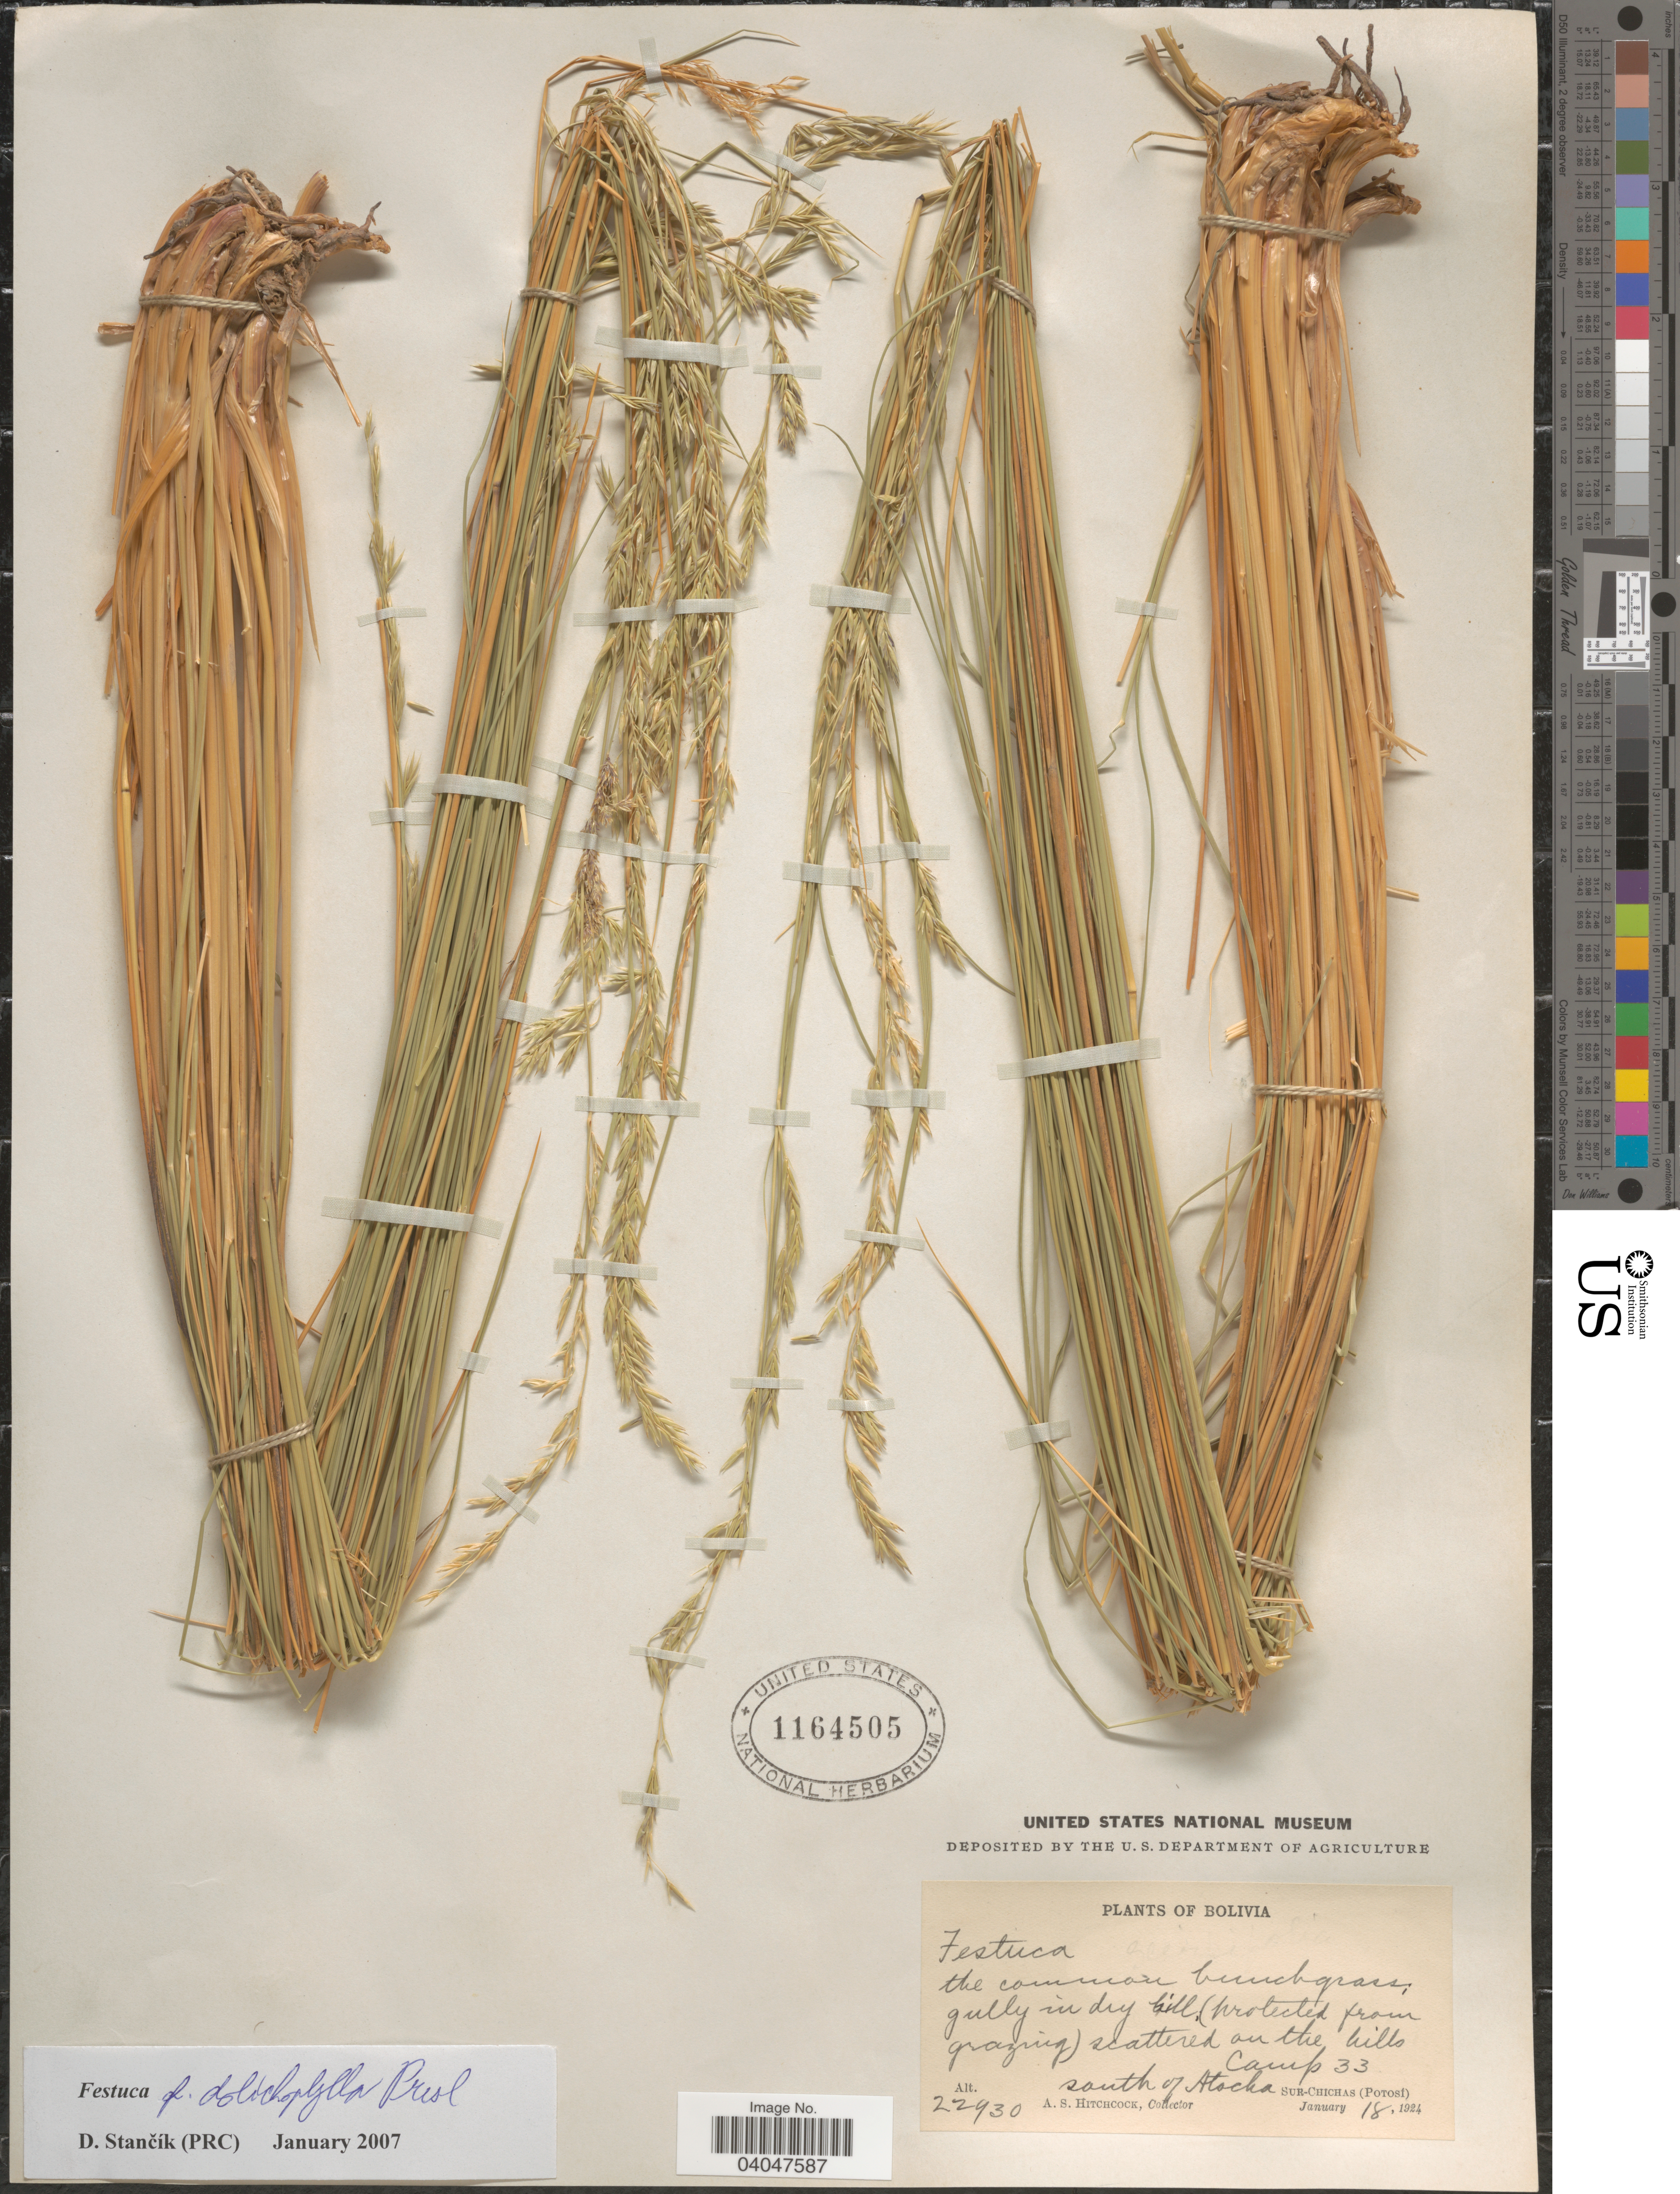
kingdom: Plantae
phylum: Tracheophyta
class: Liliopsida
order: Poales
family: Poaceae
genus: Festuca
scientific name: Festuca dolichophylla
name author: J. Presl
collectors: A. S. Hitchcock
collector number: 22930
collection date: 1924-01-18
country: Bolivia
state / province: Potosi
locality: On the hills Camp 33. South of Atocha Sur-Chichas (Potosí).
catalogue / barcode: US 1164505